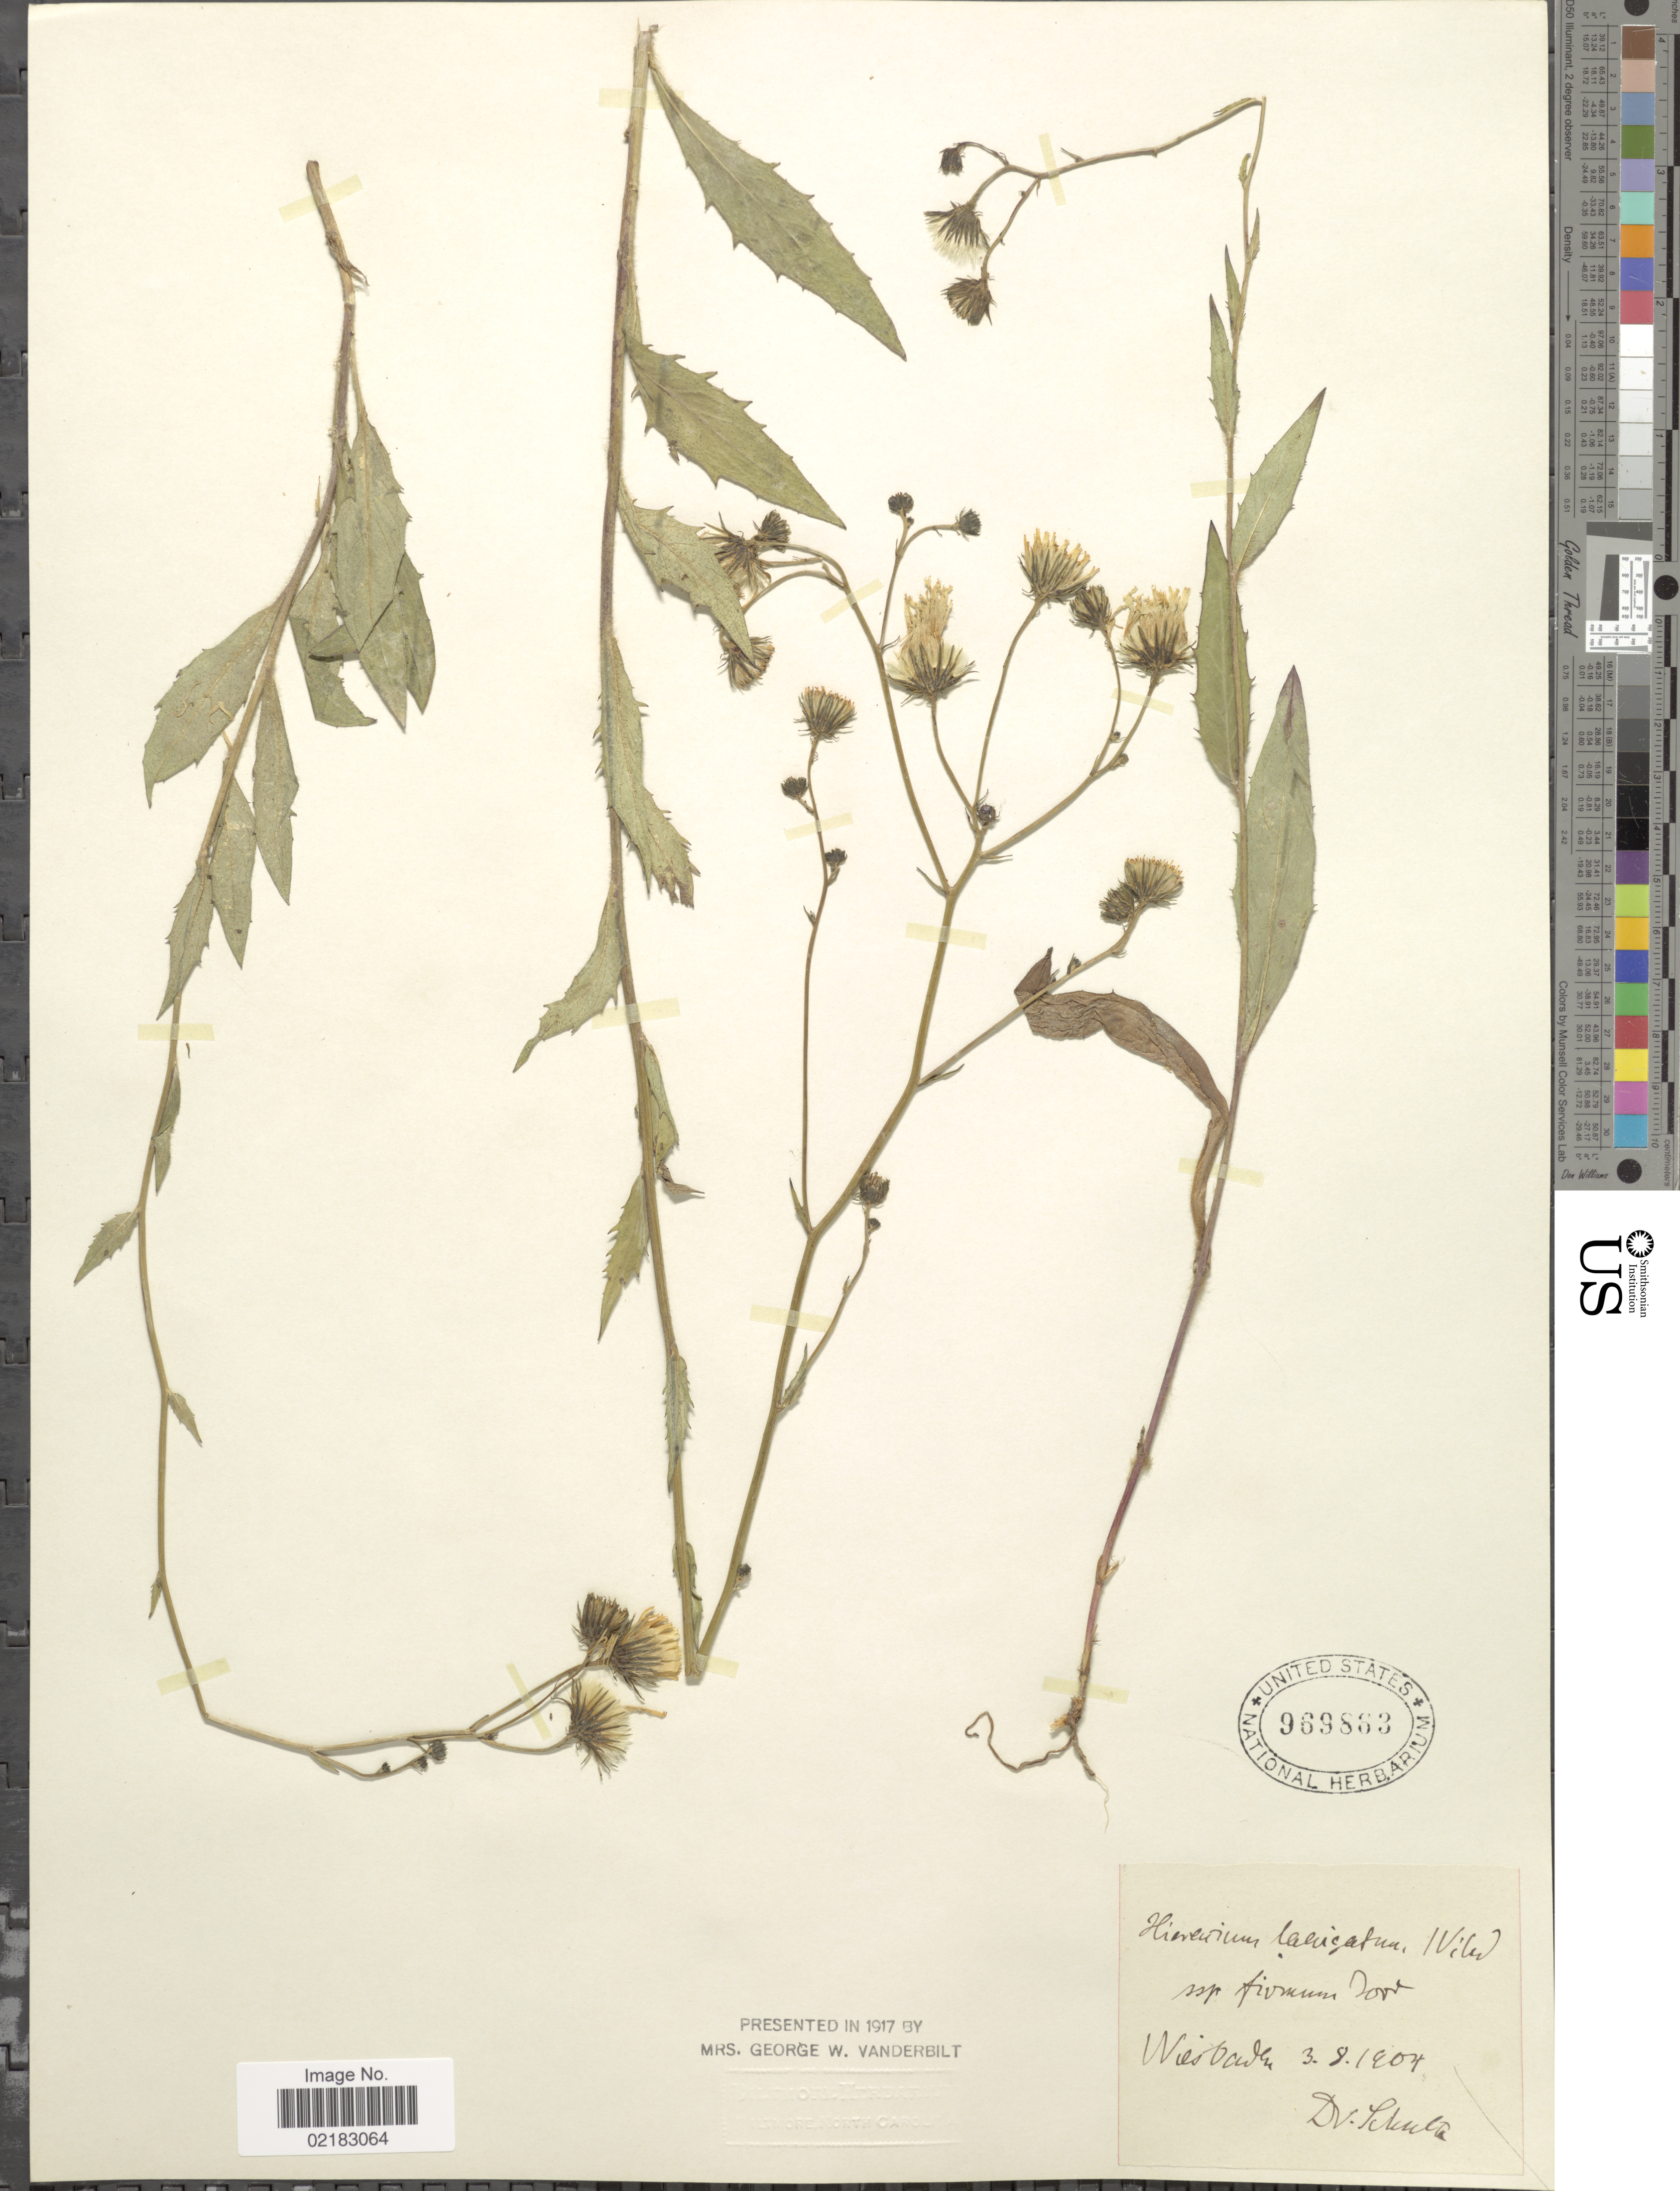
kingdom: Plantae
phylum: Tracheophyta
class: Magnoliopsida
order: Asterales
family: Asteraceae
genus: Hieracium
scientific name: Hieracium laevigatum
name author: Willd.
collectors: D. Schult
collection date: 1904-08-03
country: Germany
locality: Wiesbaden [interpreted]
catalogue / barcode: US 969883